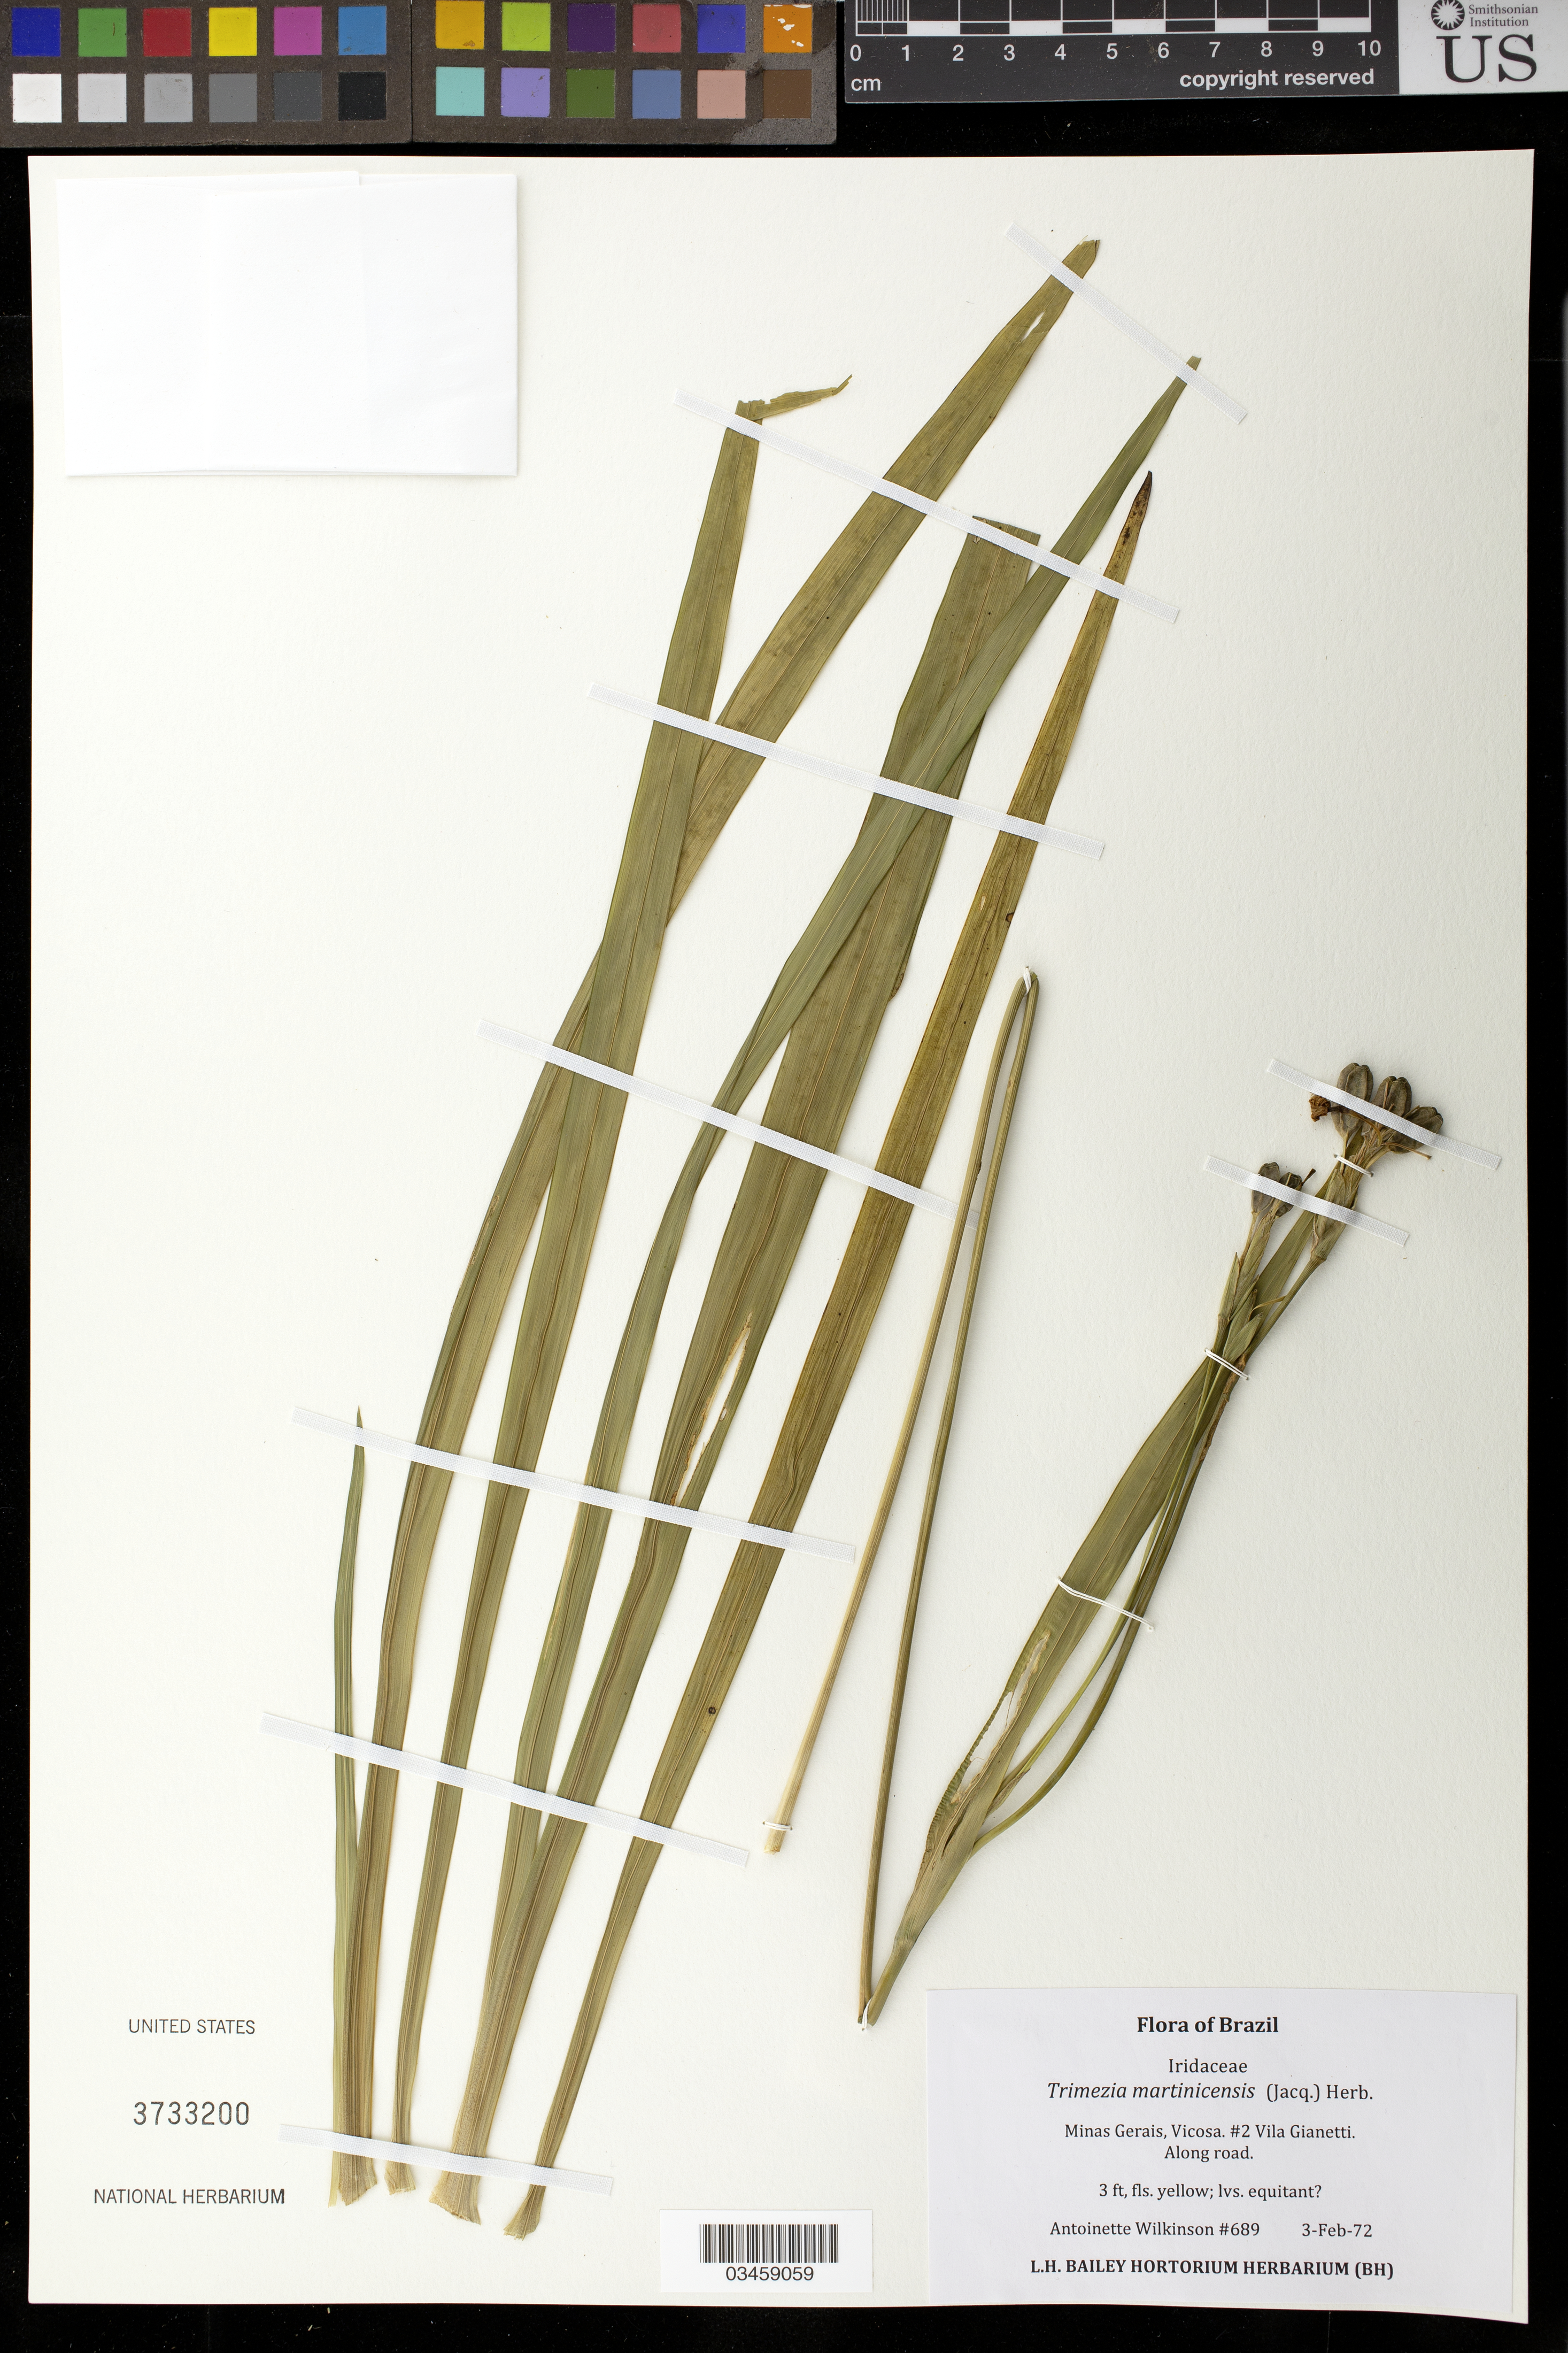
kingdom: Plantae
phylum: Tracheophyta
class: Liliopsida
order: Asparagales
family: Iridaceae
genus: Trimezia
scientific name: Trimezia martinicensis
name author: (Jacq.) Herb.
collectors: A. Wilkinson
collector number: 689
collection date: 1972-02-03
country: Brazil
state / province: Minas Gerais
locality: # 2 Vila Gianetti. Along road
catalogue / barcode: US 3733200